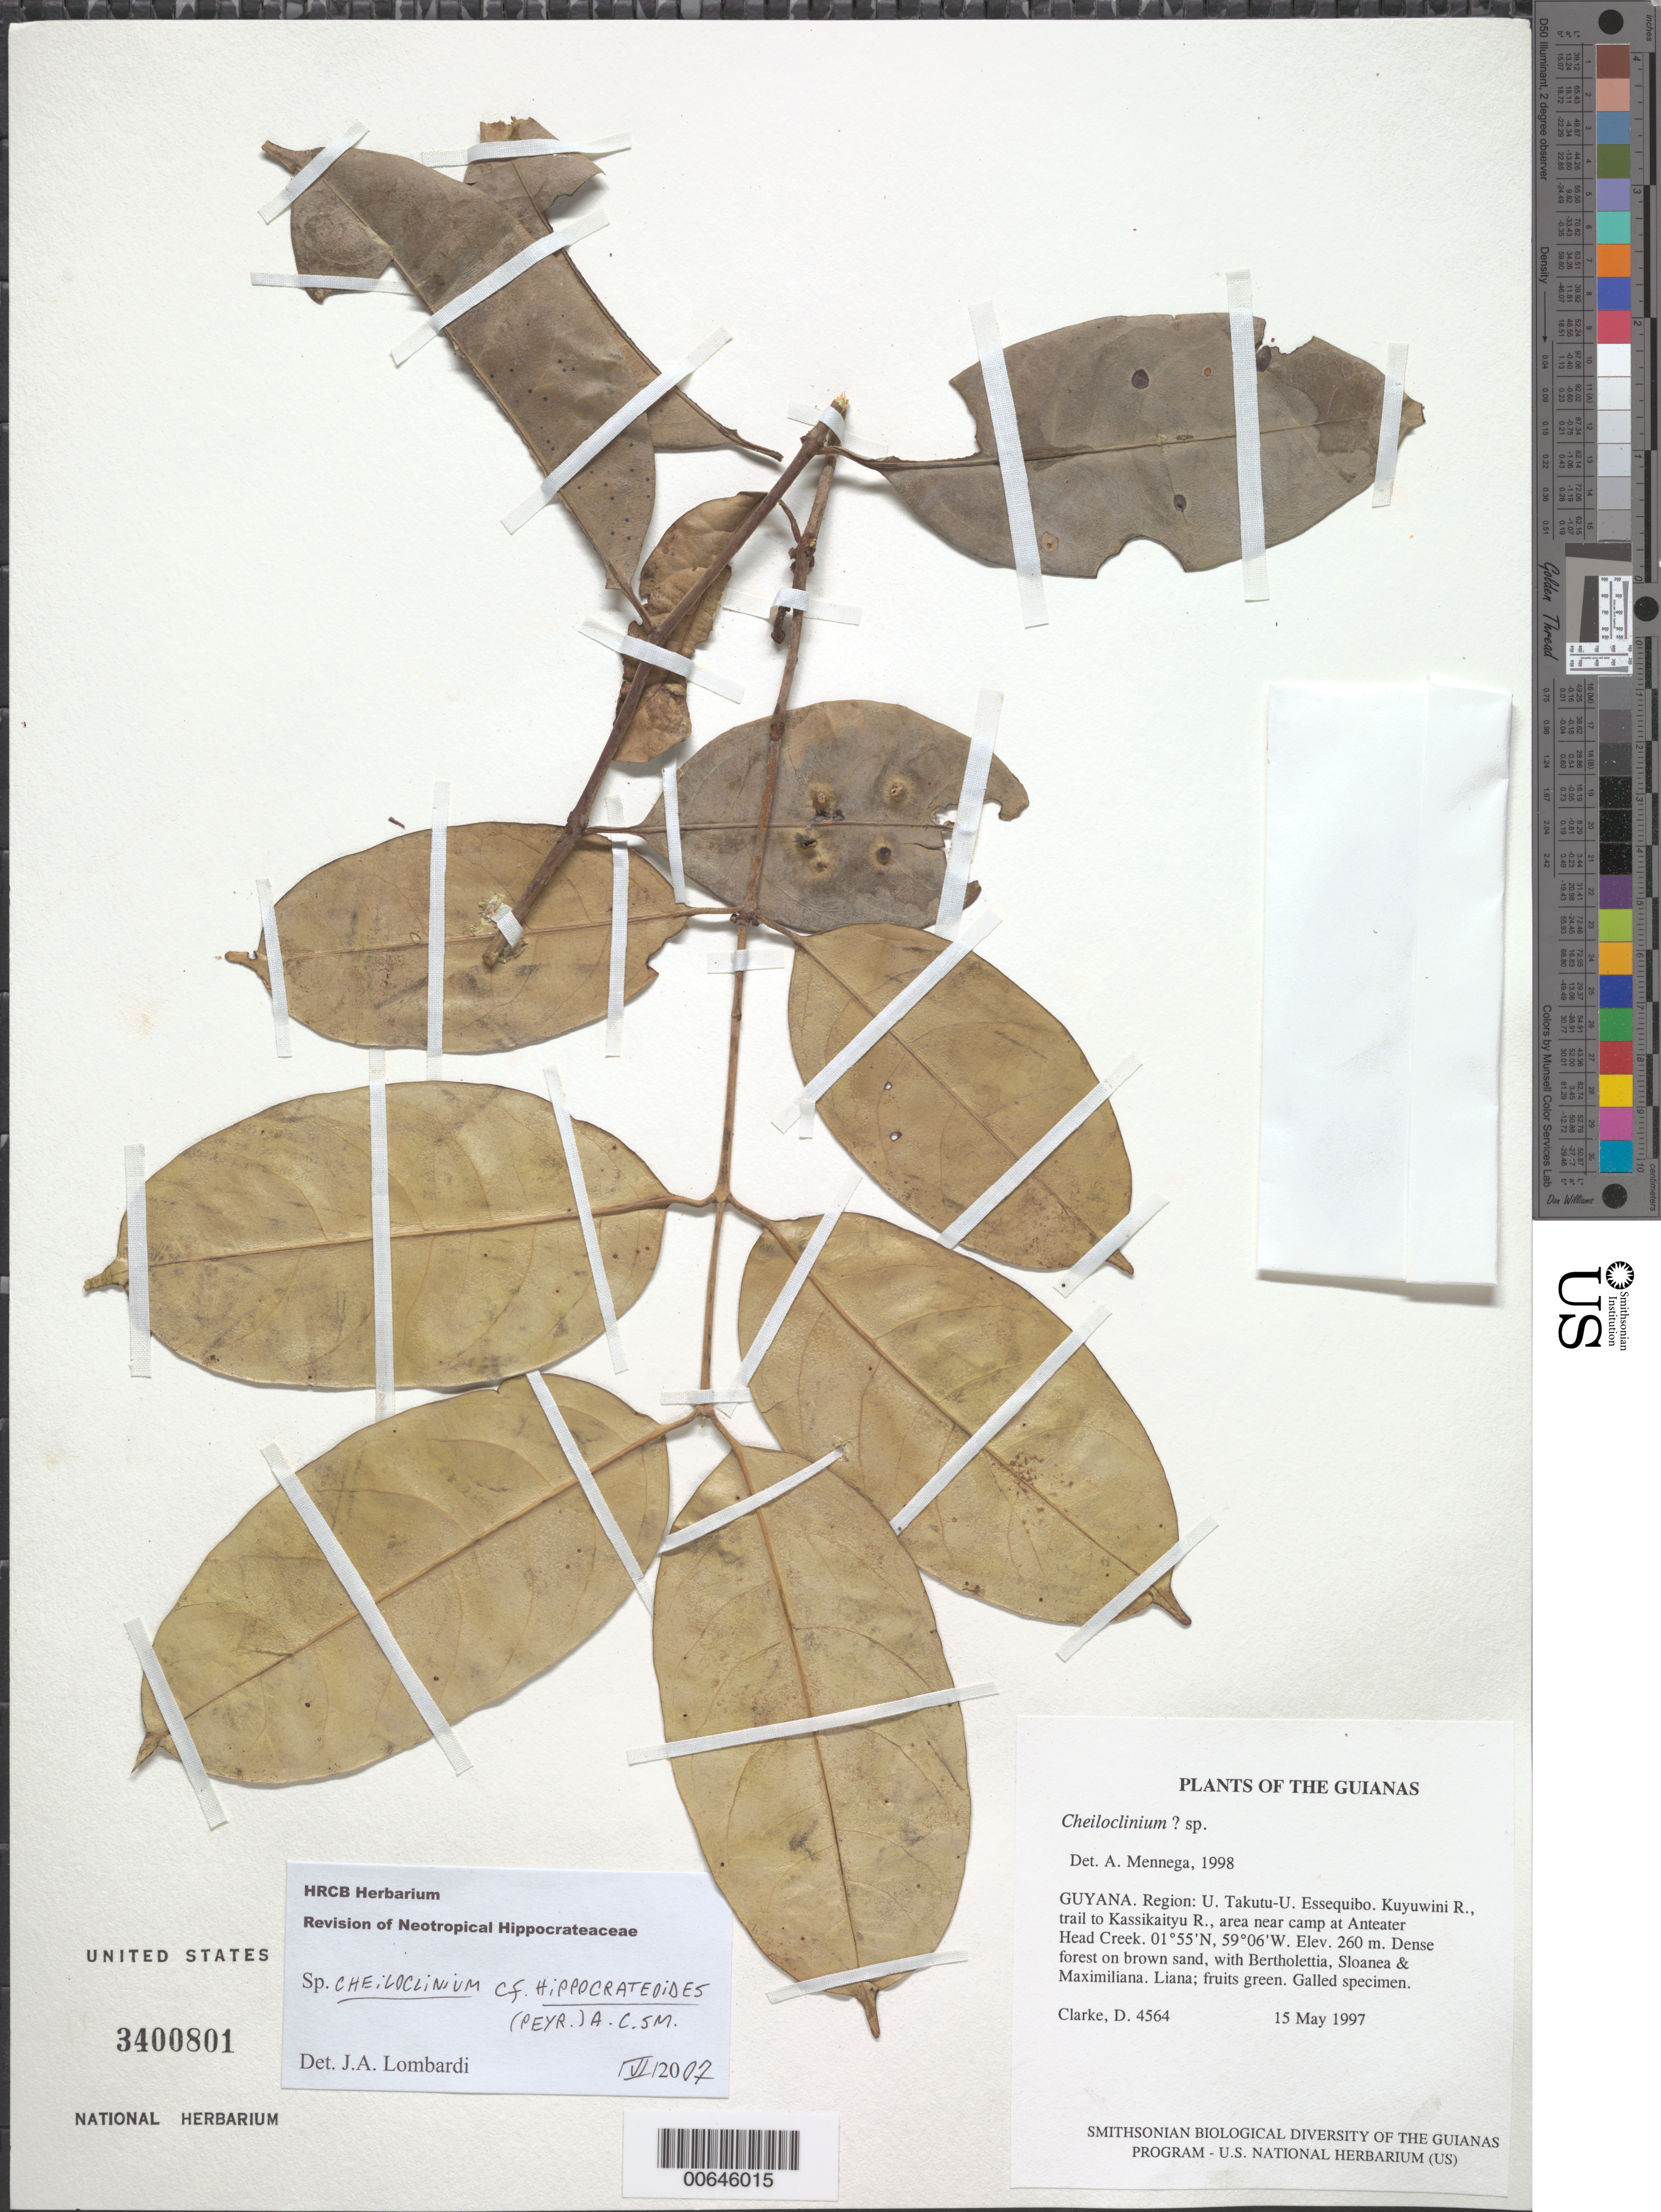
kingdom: Plantae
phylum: Tracheophyta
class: Magnoliopsida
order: Celastrales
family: Celastraceae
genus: Cheiloclinium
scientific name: Cheiloclinium hippocrateoides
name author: (Peyr.) A.C. Sm.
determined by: Lombardi, Julio A.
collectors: H. D. Clarke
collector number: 4564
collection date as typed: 15 May 1997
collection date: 1997-05-15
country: Guyana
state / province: U. Takutu-U. Essequibo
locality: Kuyuwini R., trail to Kassikaityu R., area near camp at Anteater Head Creek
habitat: Dense forest on brown sand, with Bertholettia, Sloanea & Maximiliana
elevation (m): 260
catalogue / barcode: US 3400801